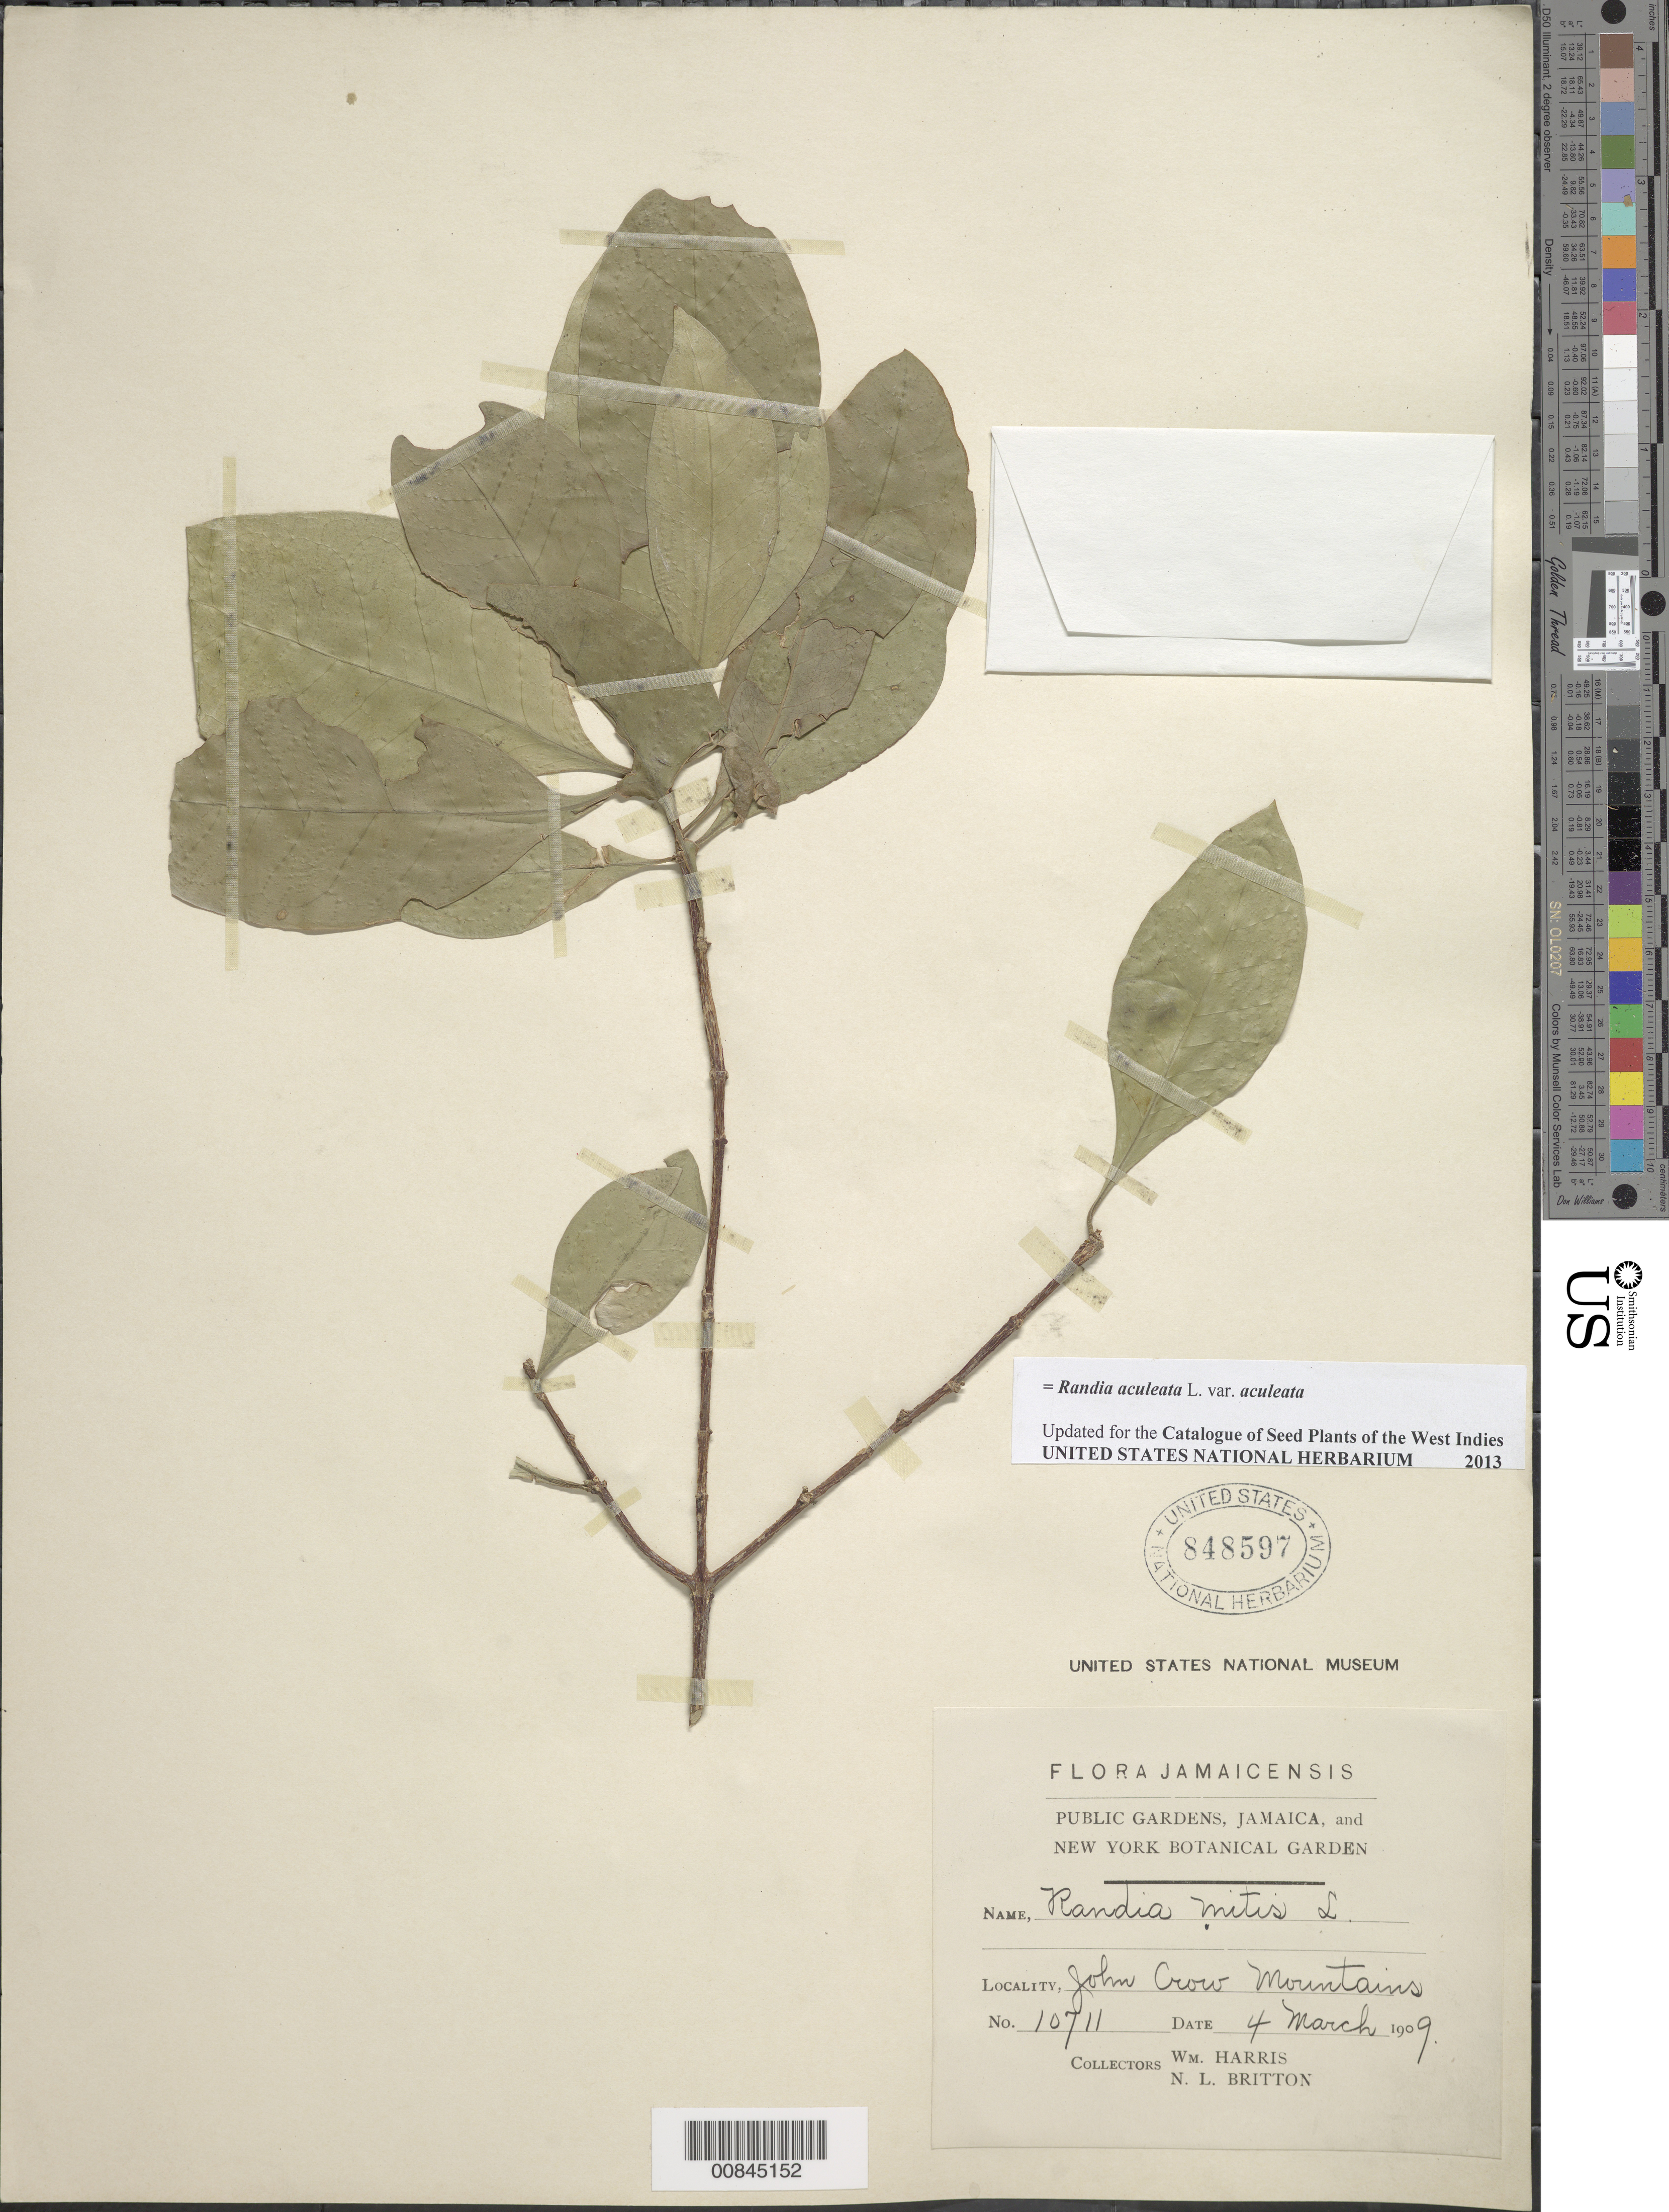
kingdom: Plantae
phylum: Tracheophyta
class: Magnoliopsida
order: Gentianales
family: Rubiaceae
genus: Randia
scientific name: Randia aculeata var. aculeata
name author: L.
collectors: W. H. Harris & N. Britton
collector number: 10711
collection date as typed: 04 Mar 1909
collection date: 1909-03-04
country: Jamaica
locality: John Crow Mountains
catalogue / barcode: US 848597